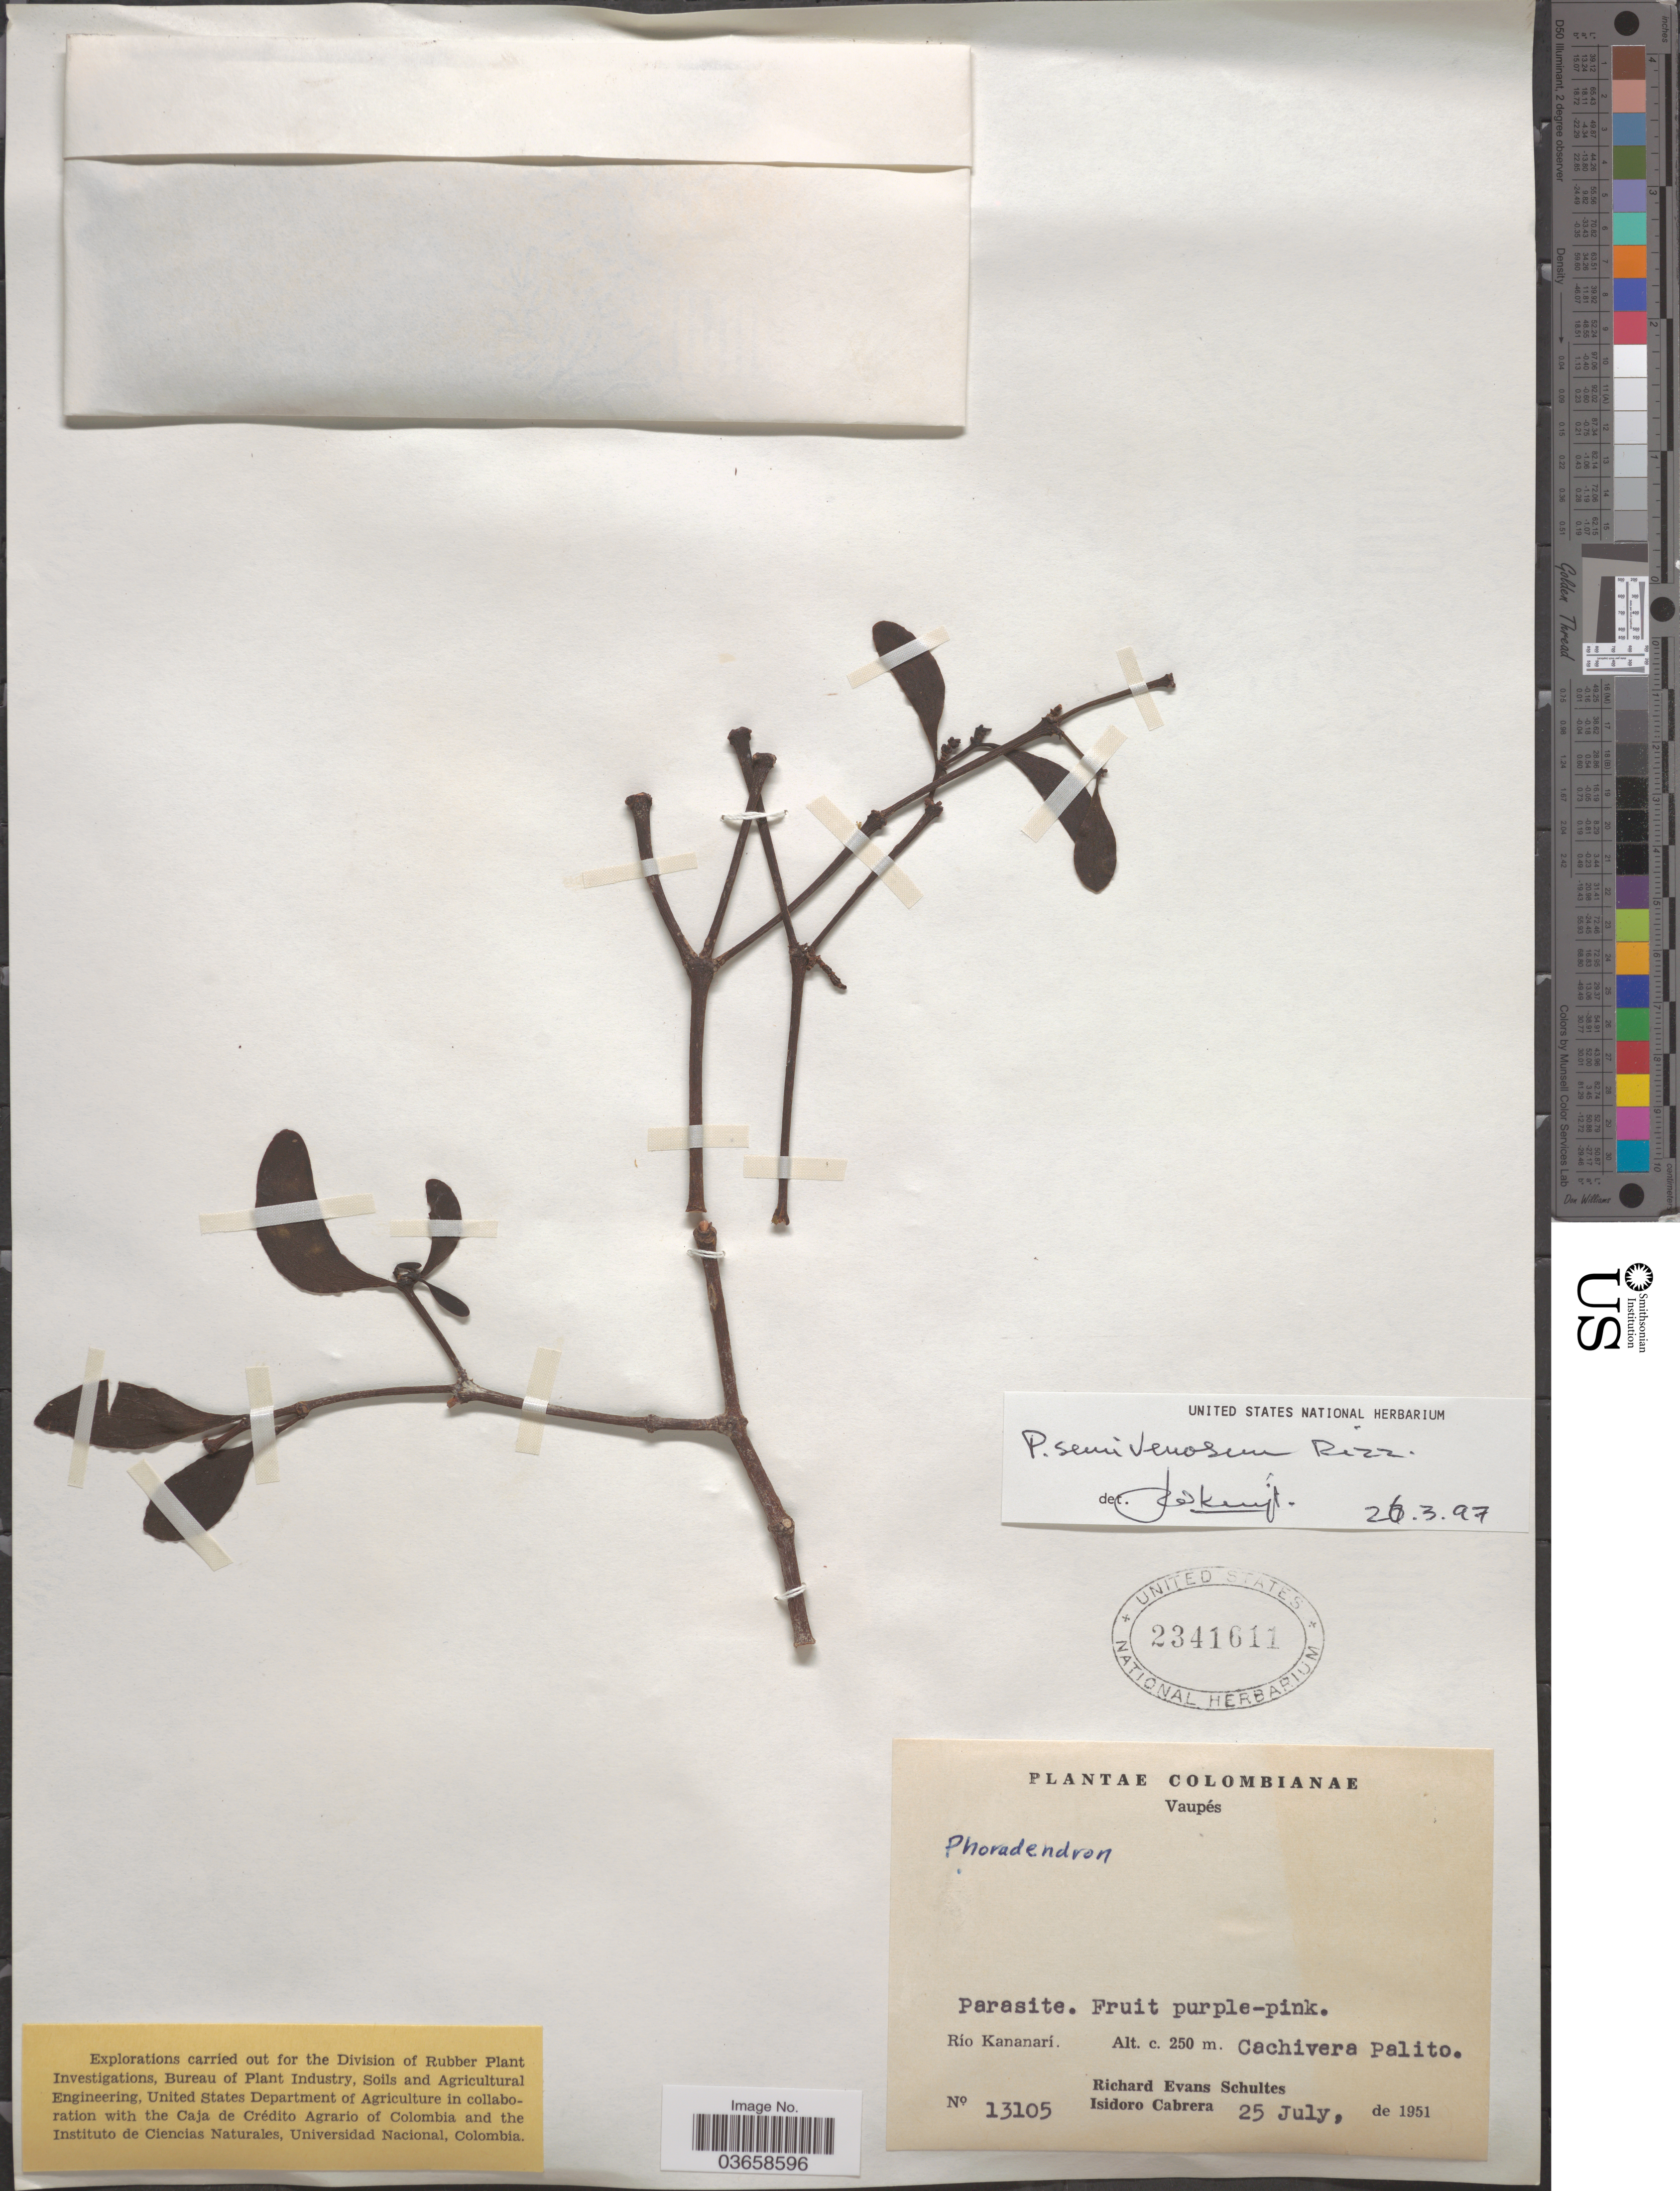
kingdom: Plantae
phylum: Tracheophyta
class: Magnoliopsida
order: Santalales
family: Viscaceae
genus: Phoradendron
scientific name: Phoradendron semivenosum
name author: Rizzini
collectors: R. E. Schultes & I. Cabrera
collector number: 13105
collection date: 1951-07-25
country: Colombia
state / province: Vaupés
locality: Río Kananarí. Cachivera Palito.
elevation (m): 250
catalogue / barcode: US 2341611